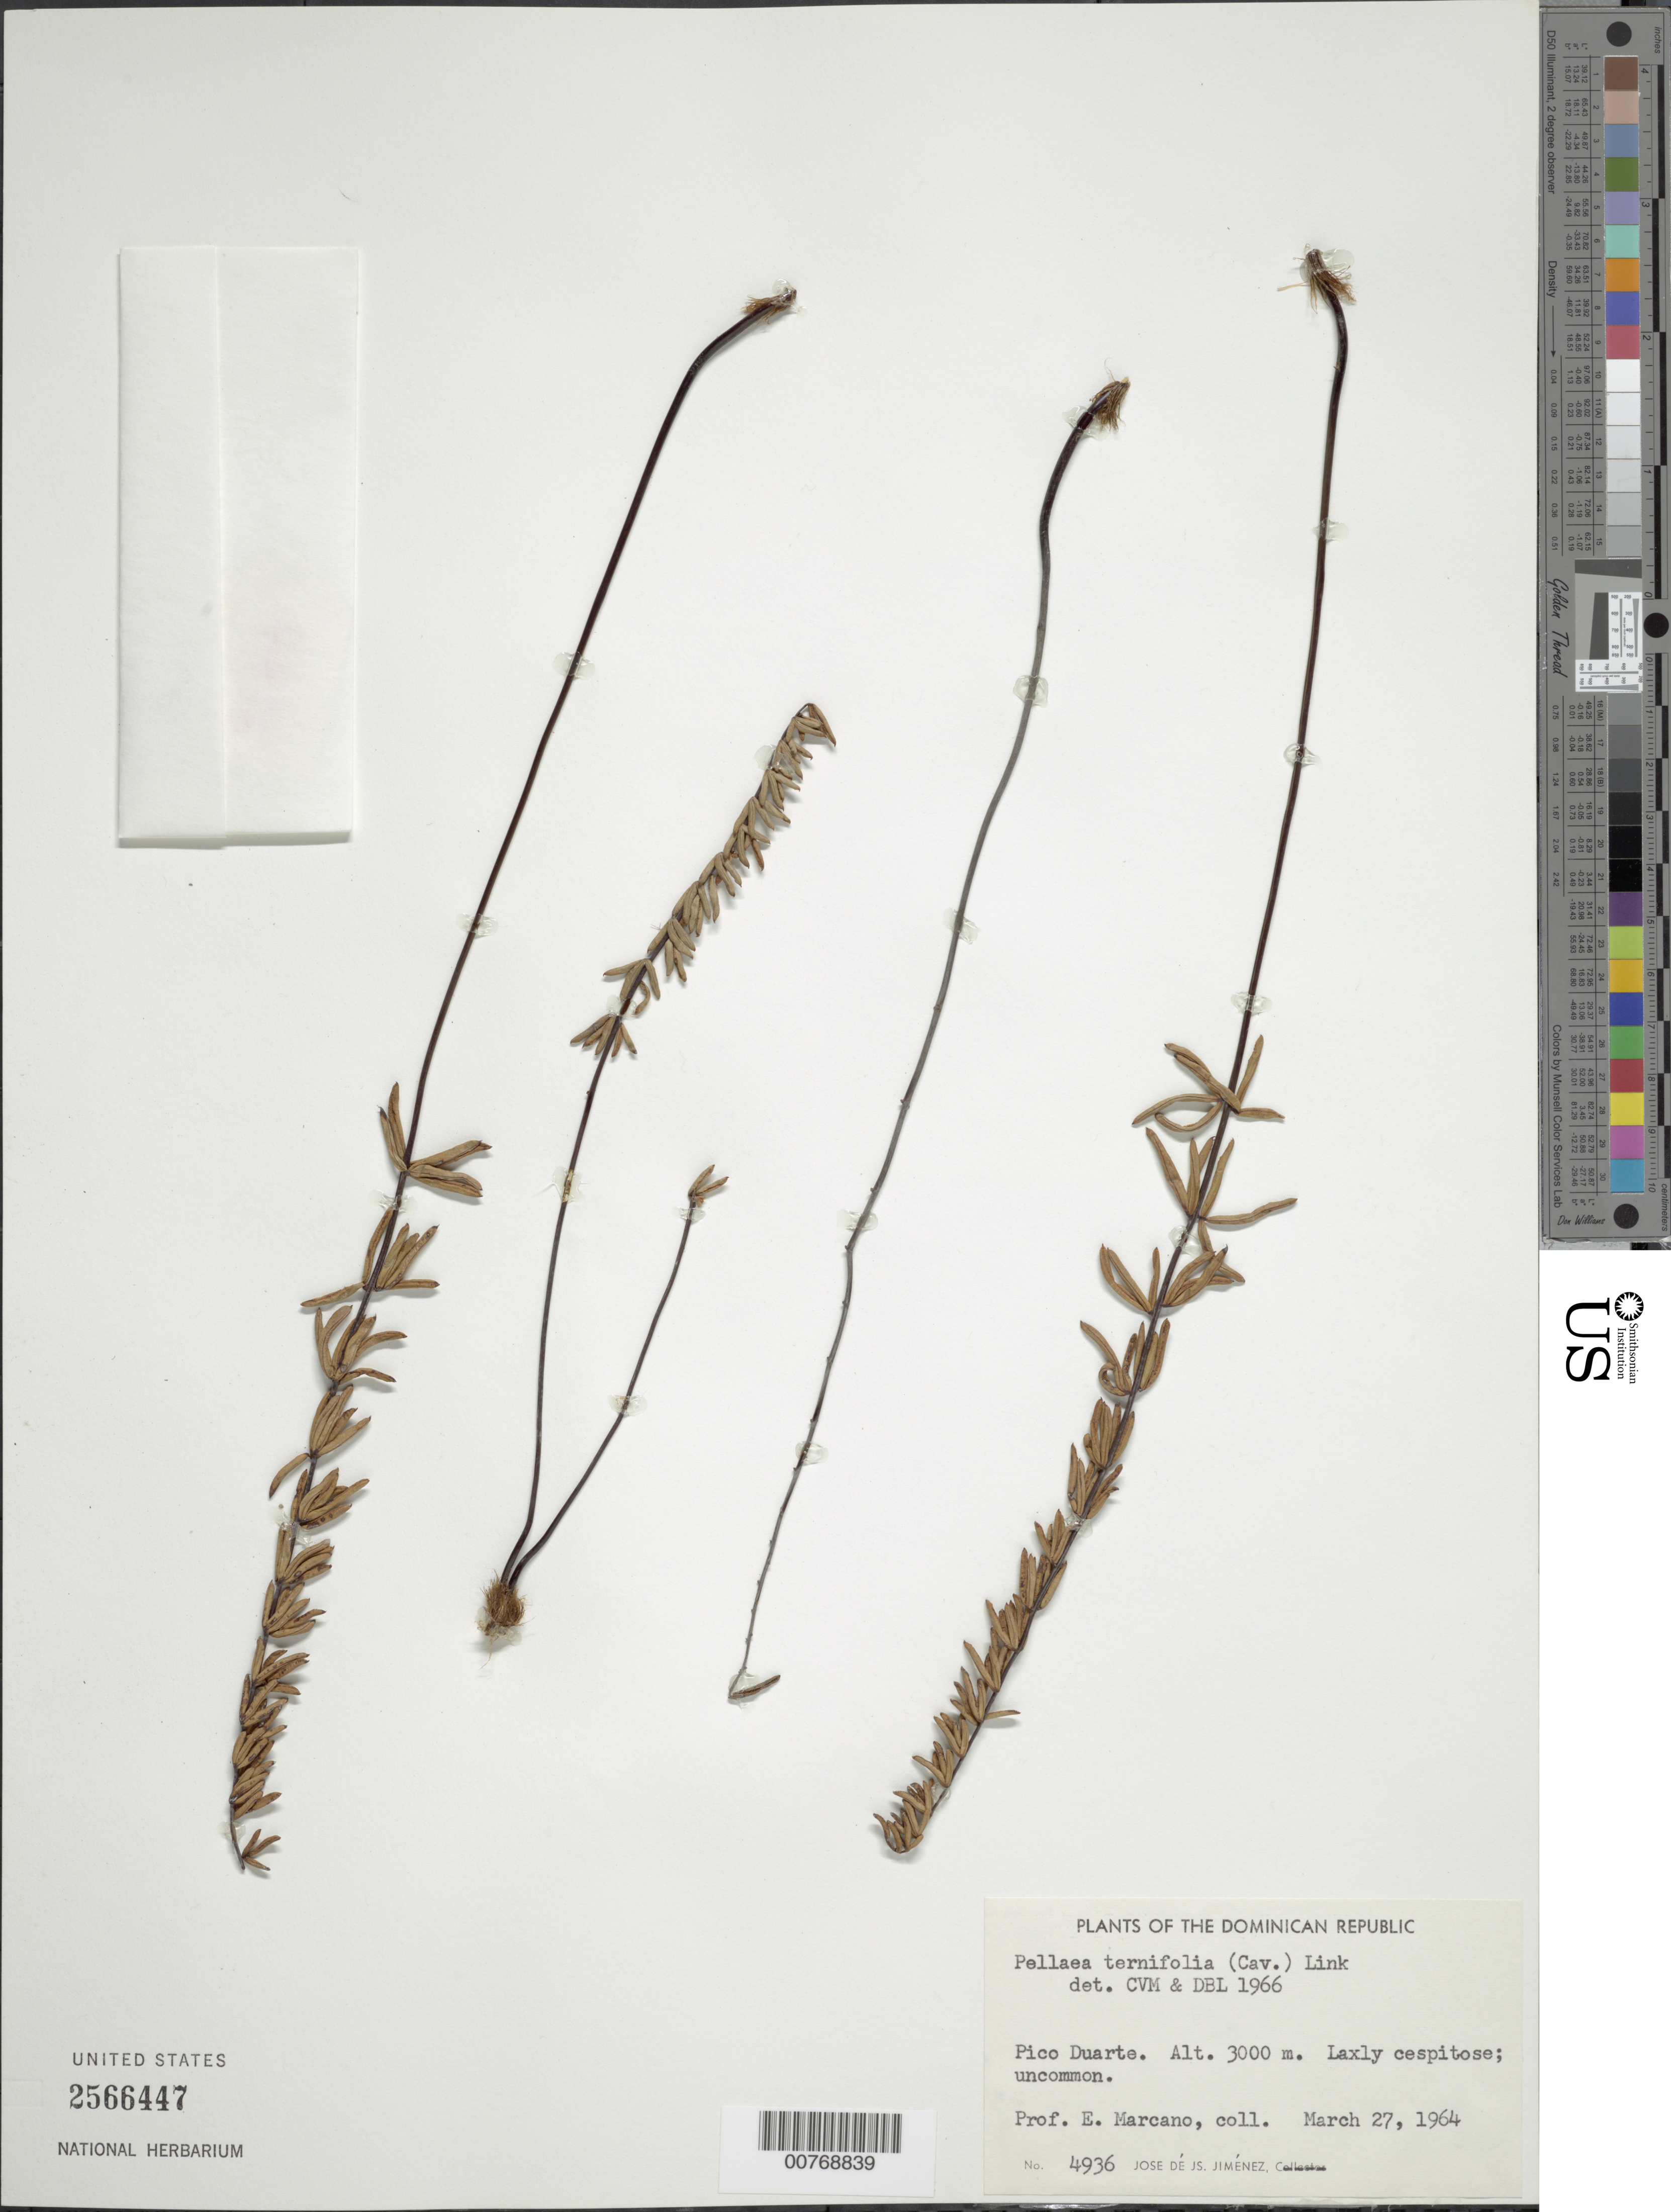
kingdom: Plantae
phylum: Tracheophyta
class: Polypodiopsida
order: Polypodiales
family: Pteridaceae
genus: Pellaea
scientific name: Pellaea ternifolia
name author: (Cav.) Link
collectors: J. J. Jiménez & E. J. Marcano F.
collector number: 4936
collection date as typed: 27 Mar 1964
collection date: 1964-03-27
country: Dominican Republic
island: Hispaniola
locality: Pico Duarte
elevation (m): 3000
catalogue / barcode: US 2566447